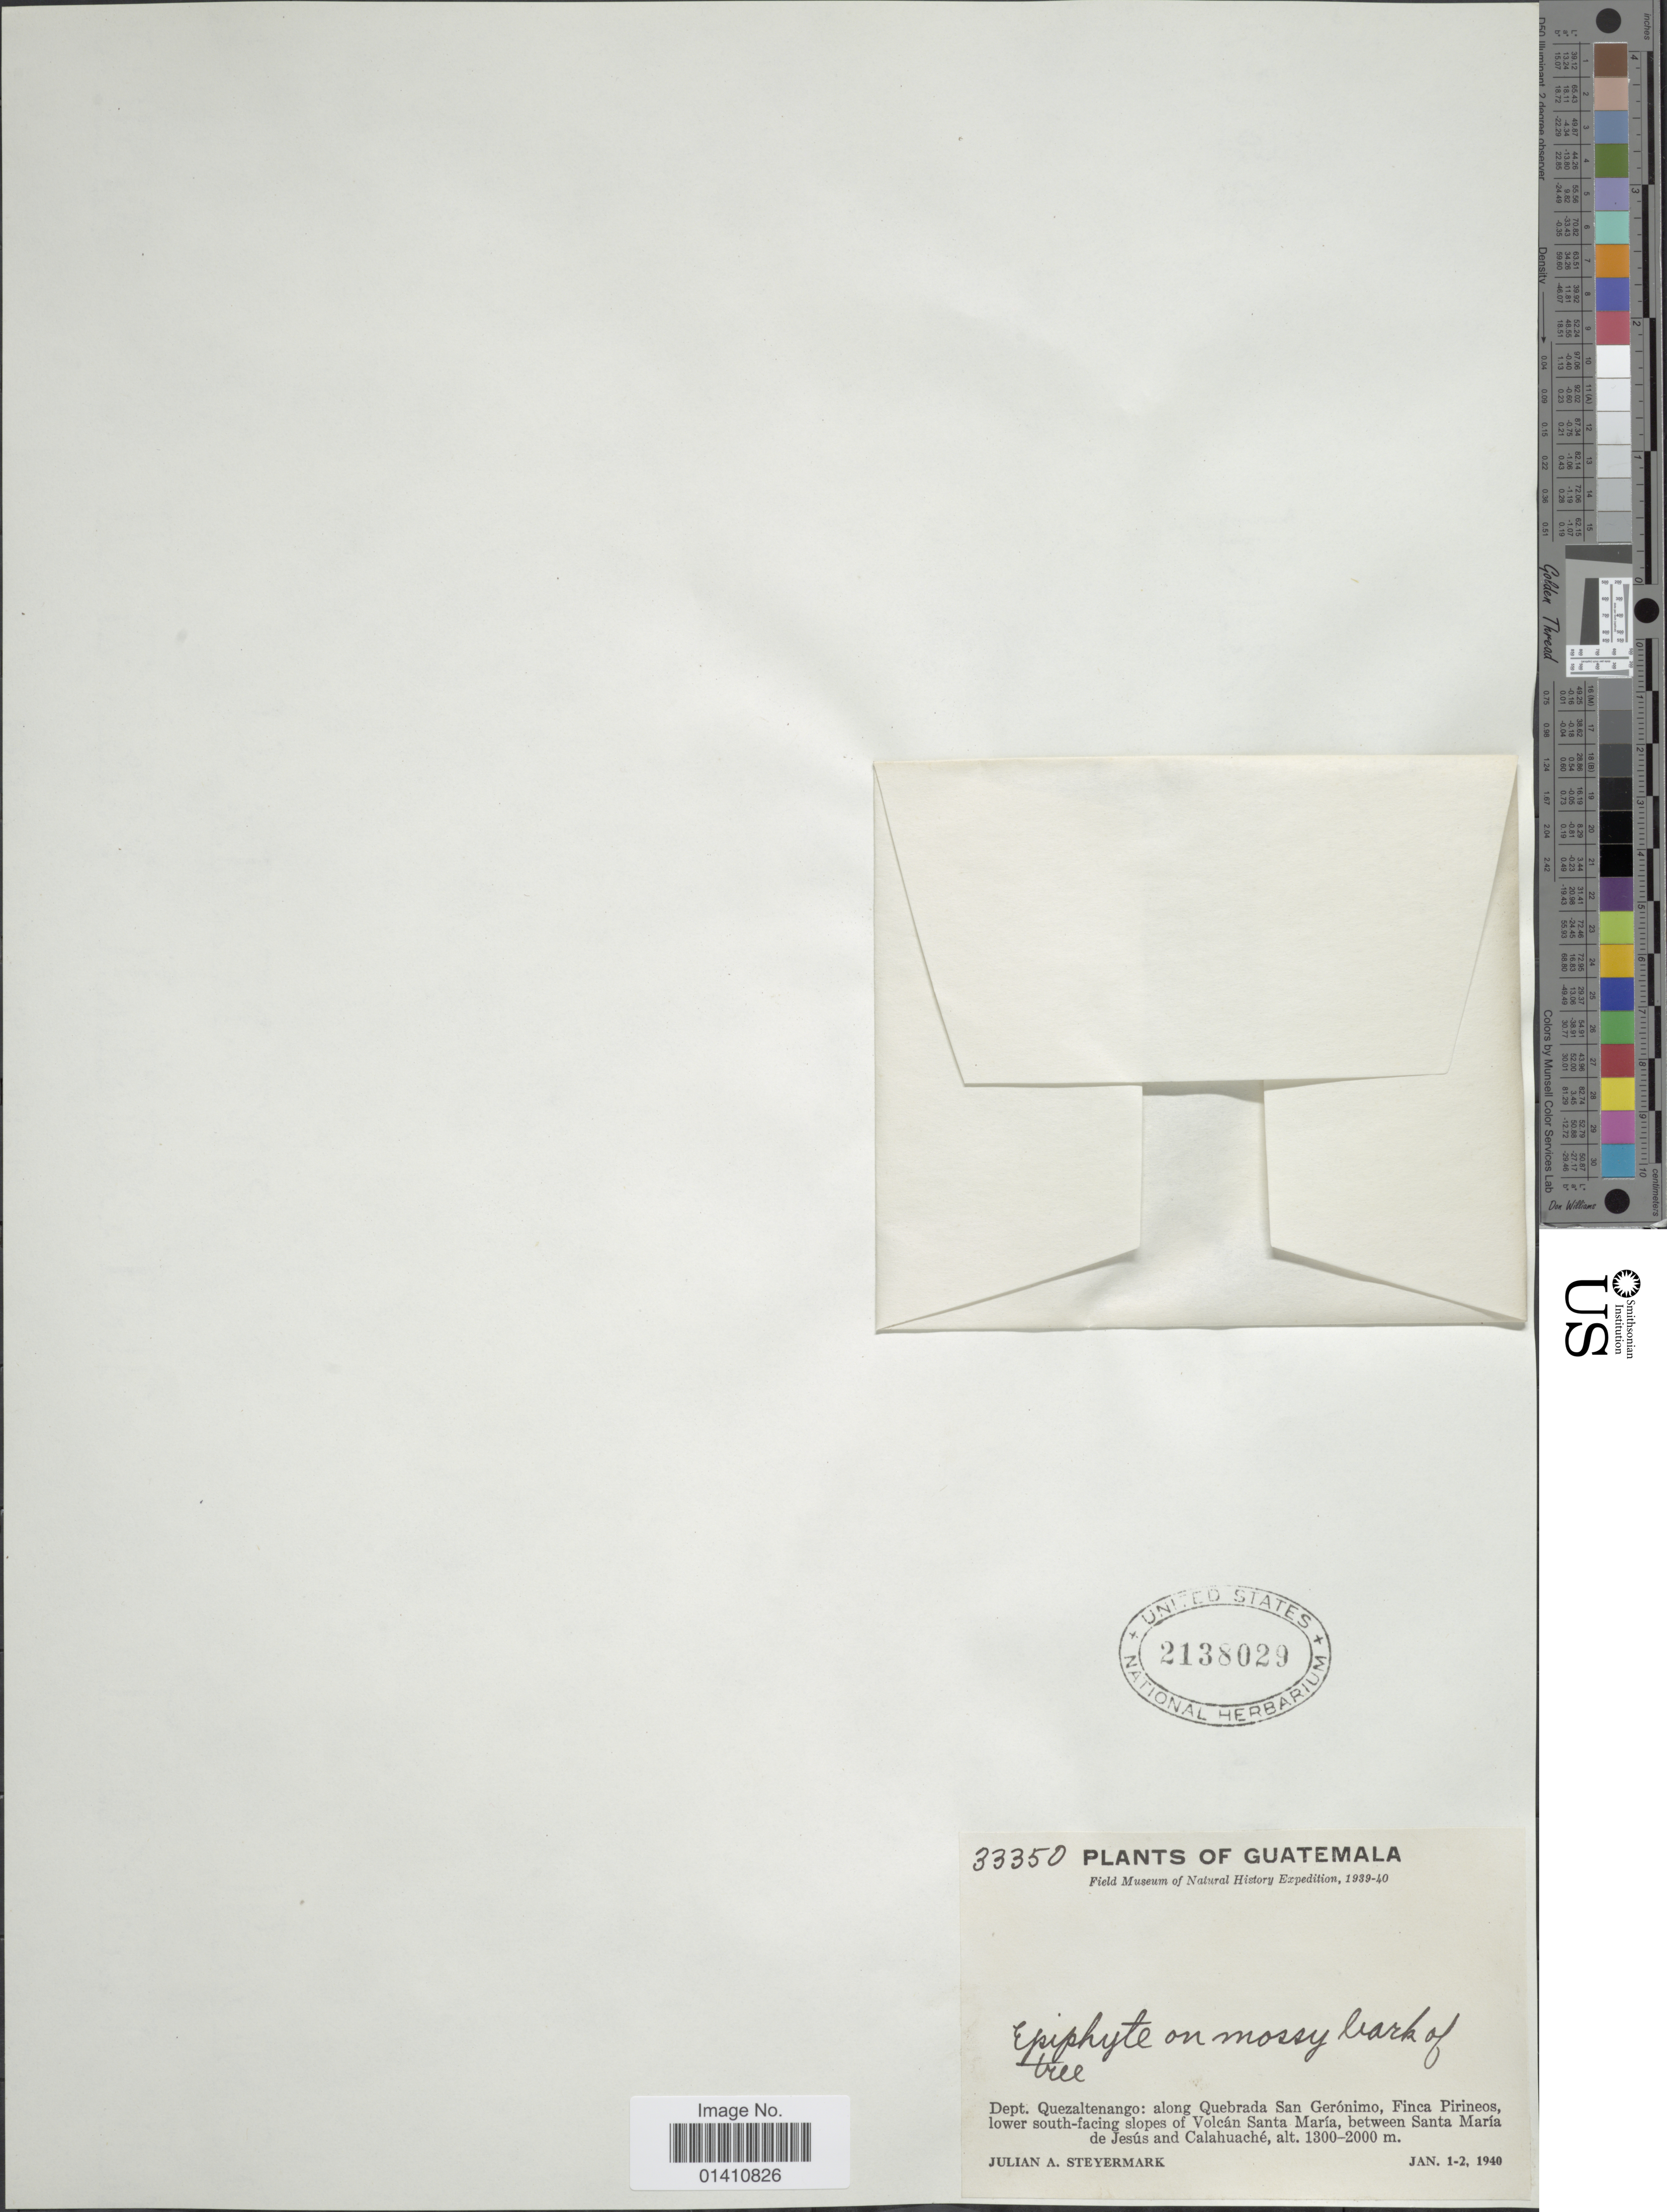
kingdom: Plantae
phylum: Tracheophyta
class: Polypodiopsida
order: Hymenophyllales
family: Hymenophyllaceae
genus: Didymoglossum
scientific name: Didymoglossum sp.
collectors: J. Steyermark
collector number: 33350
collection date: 1940-01-01/1940-01-02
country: Guatemala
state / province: Quetzaltenango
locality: Along Quebrada San Geronimo, Finca Pirineos lower south-facing slopes of Volcan Santa Maria, between Santa Maria de Jesus and Calahuache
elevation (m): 1300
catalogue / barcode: US 2138029